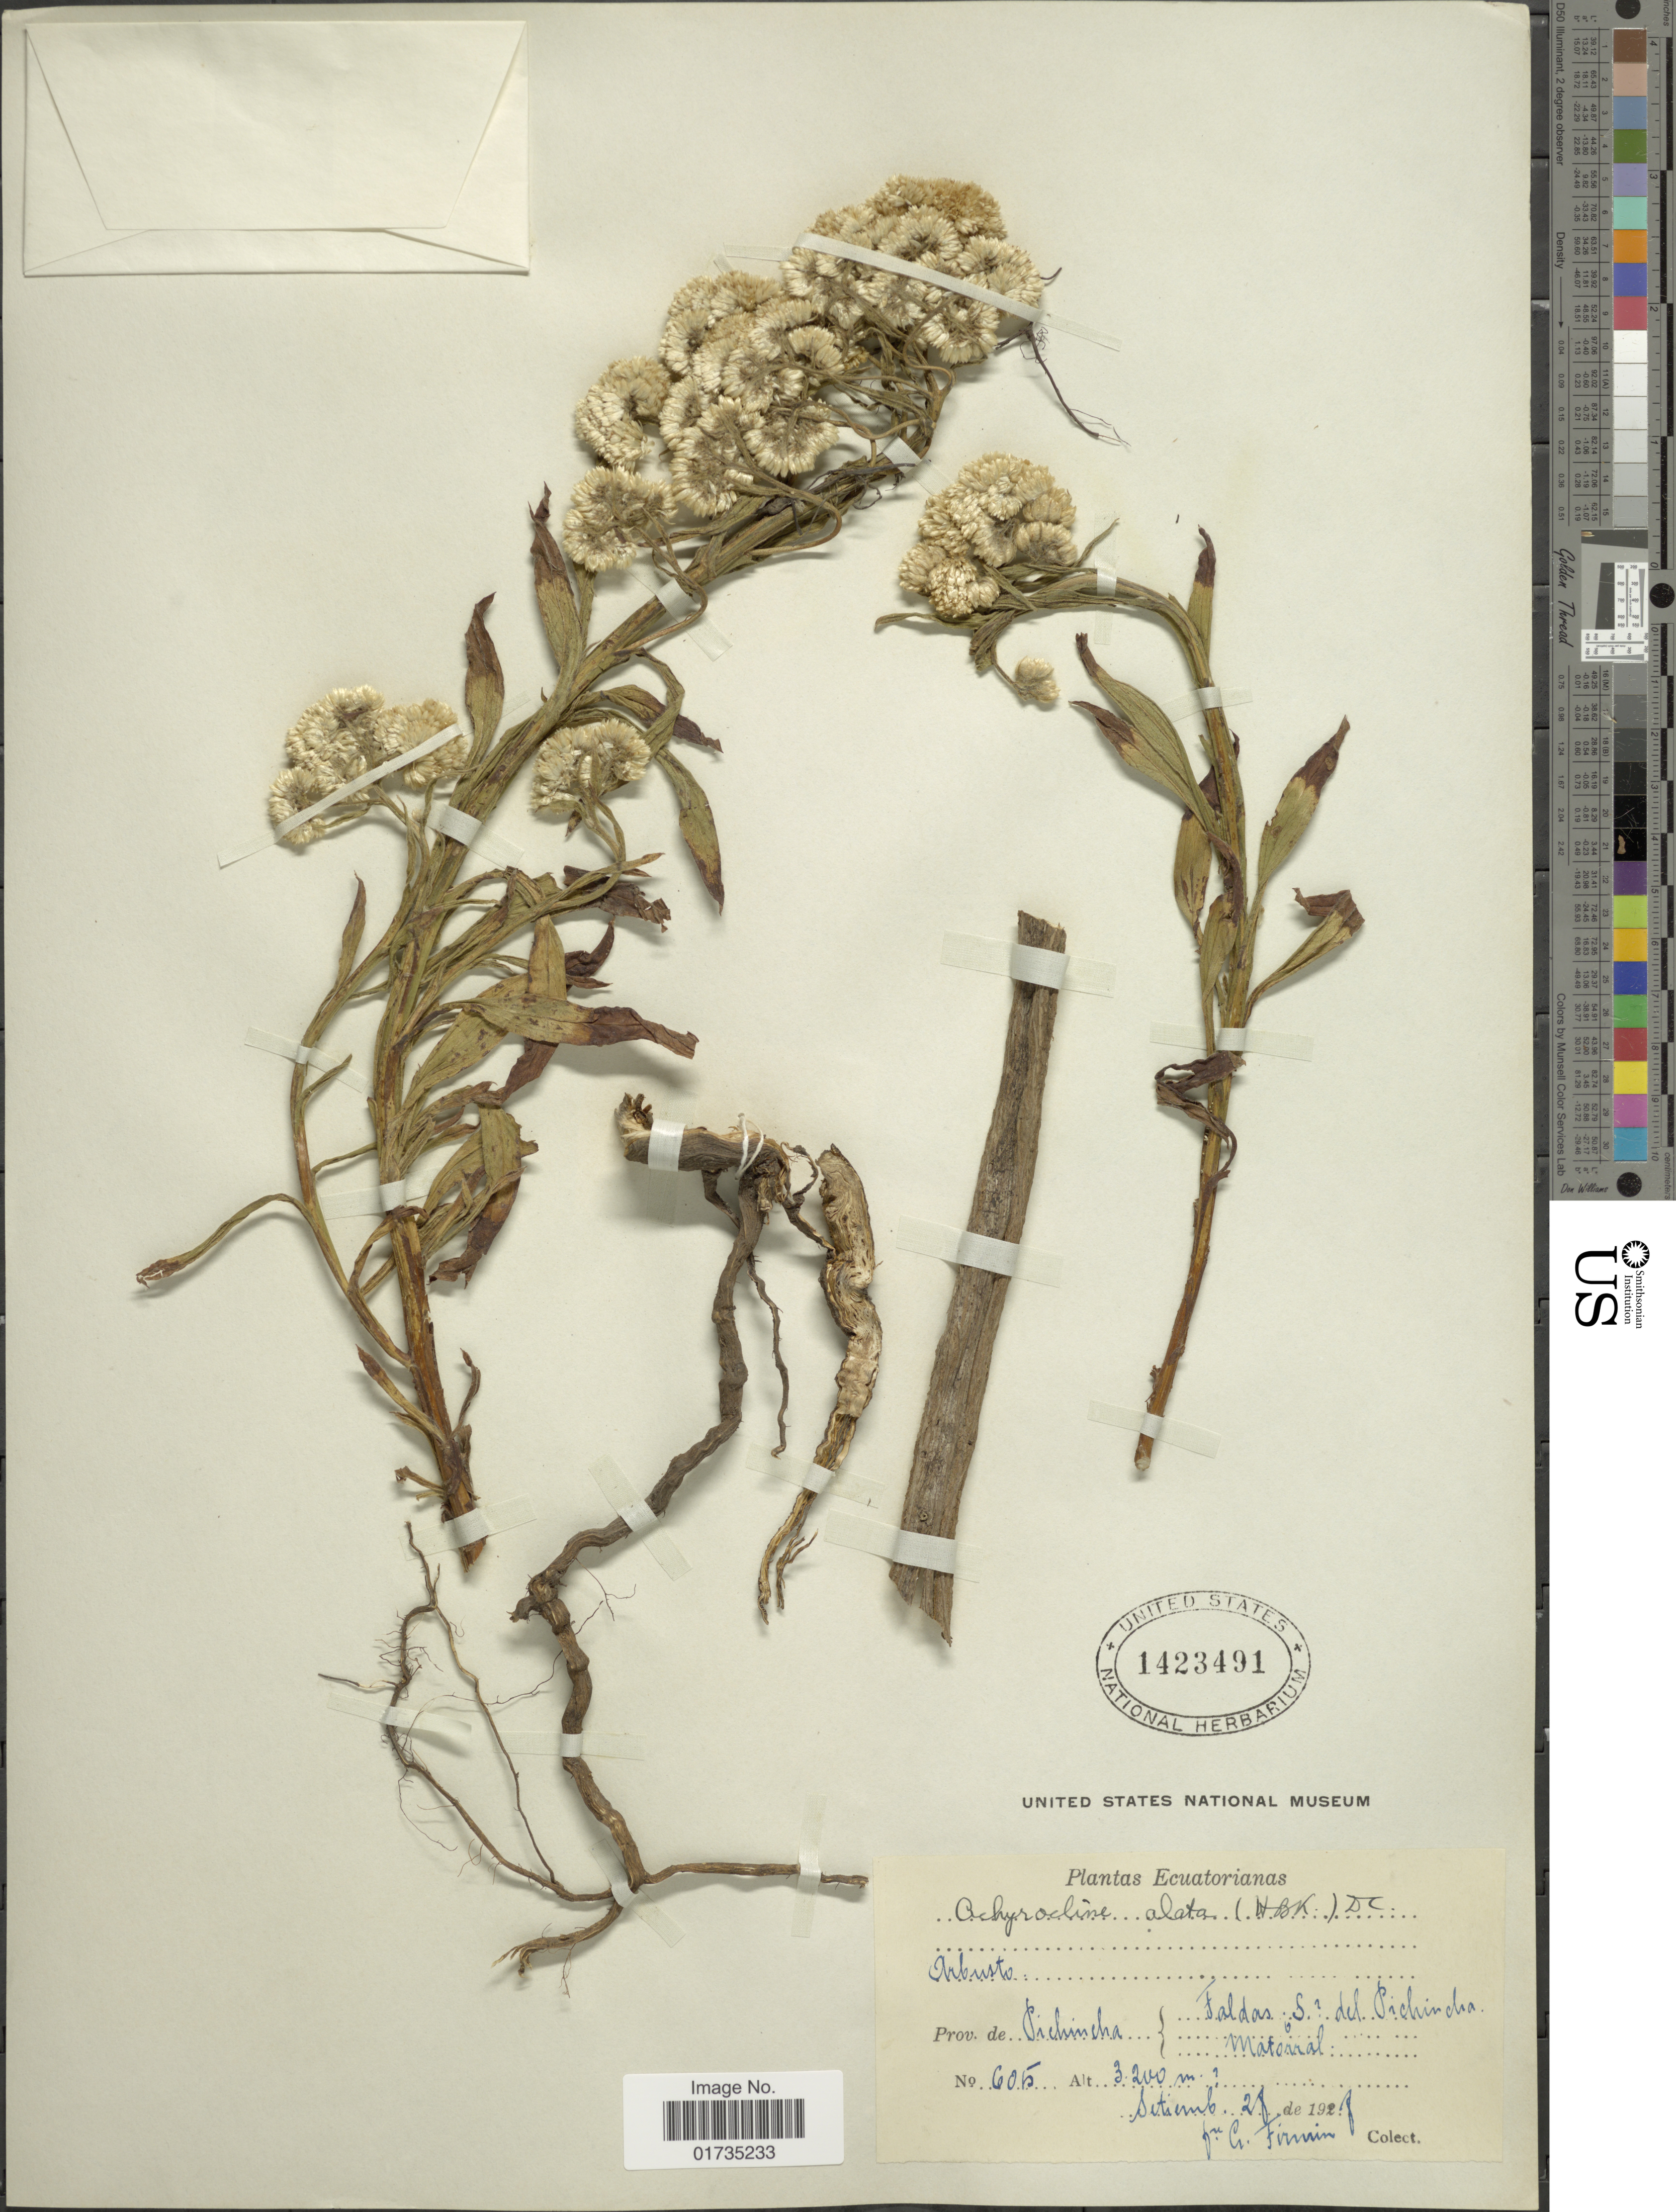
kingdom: Plantae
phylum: Tracheophyta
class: Magnoliopsida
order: Asterales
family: Asteraceae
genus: Achyrocline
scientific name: Achyrocline alata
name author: (Kunth) DC.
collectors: F. Firmin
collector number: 605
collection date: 1928-09-28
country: Ecuador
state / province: Pichincha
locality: Ecuatorianas. Prov. de Pichincha: Faldas Sr del Firmin Fre., G. . Matorral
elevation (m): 3200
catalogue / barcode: US 1423491